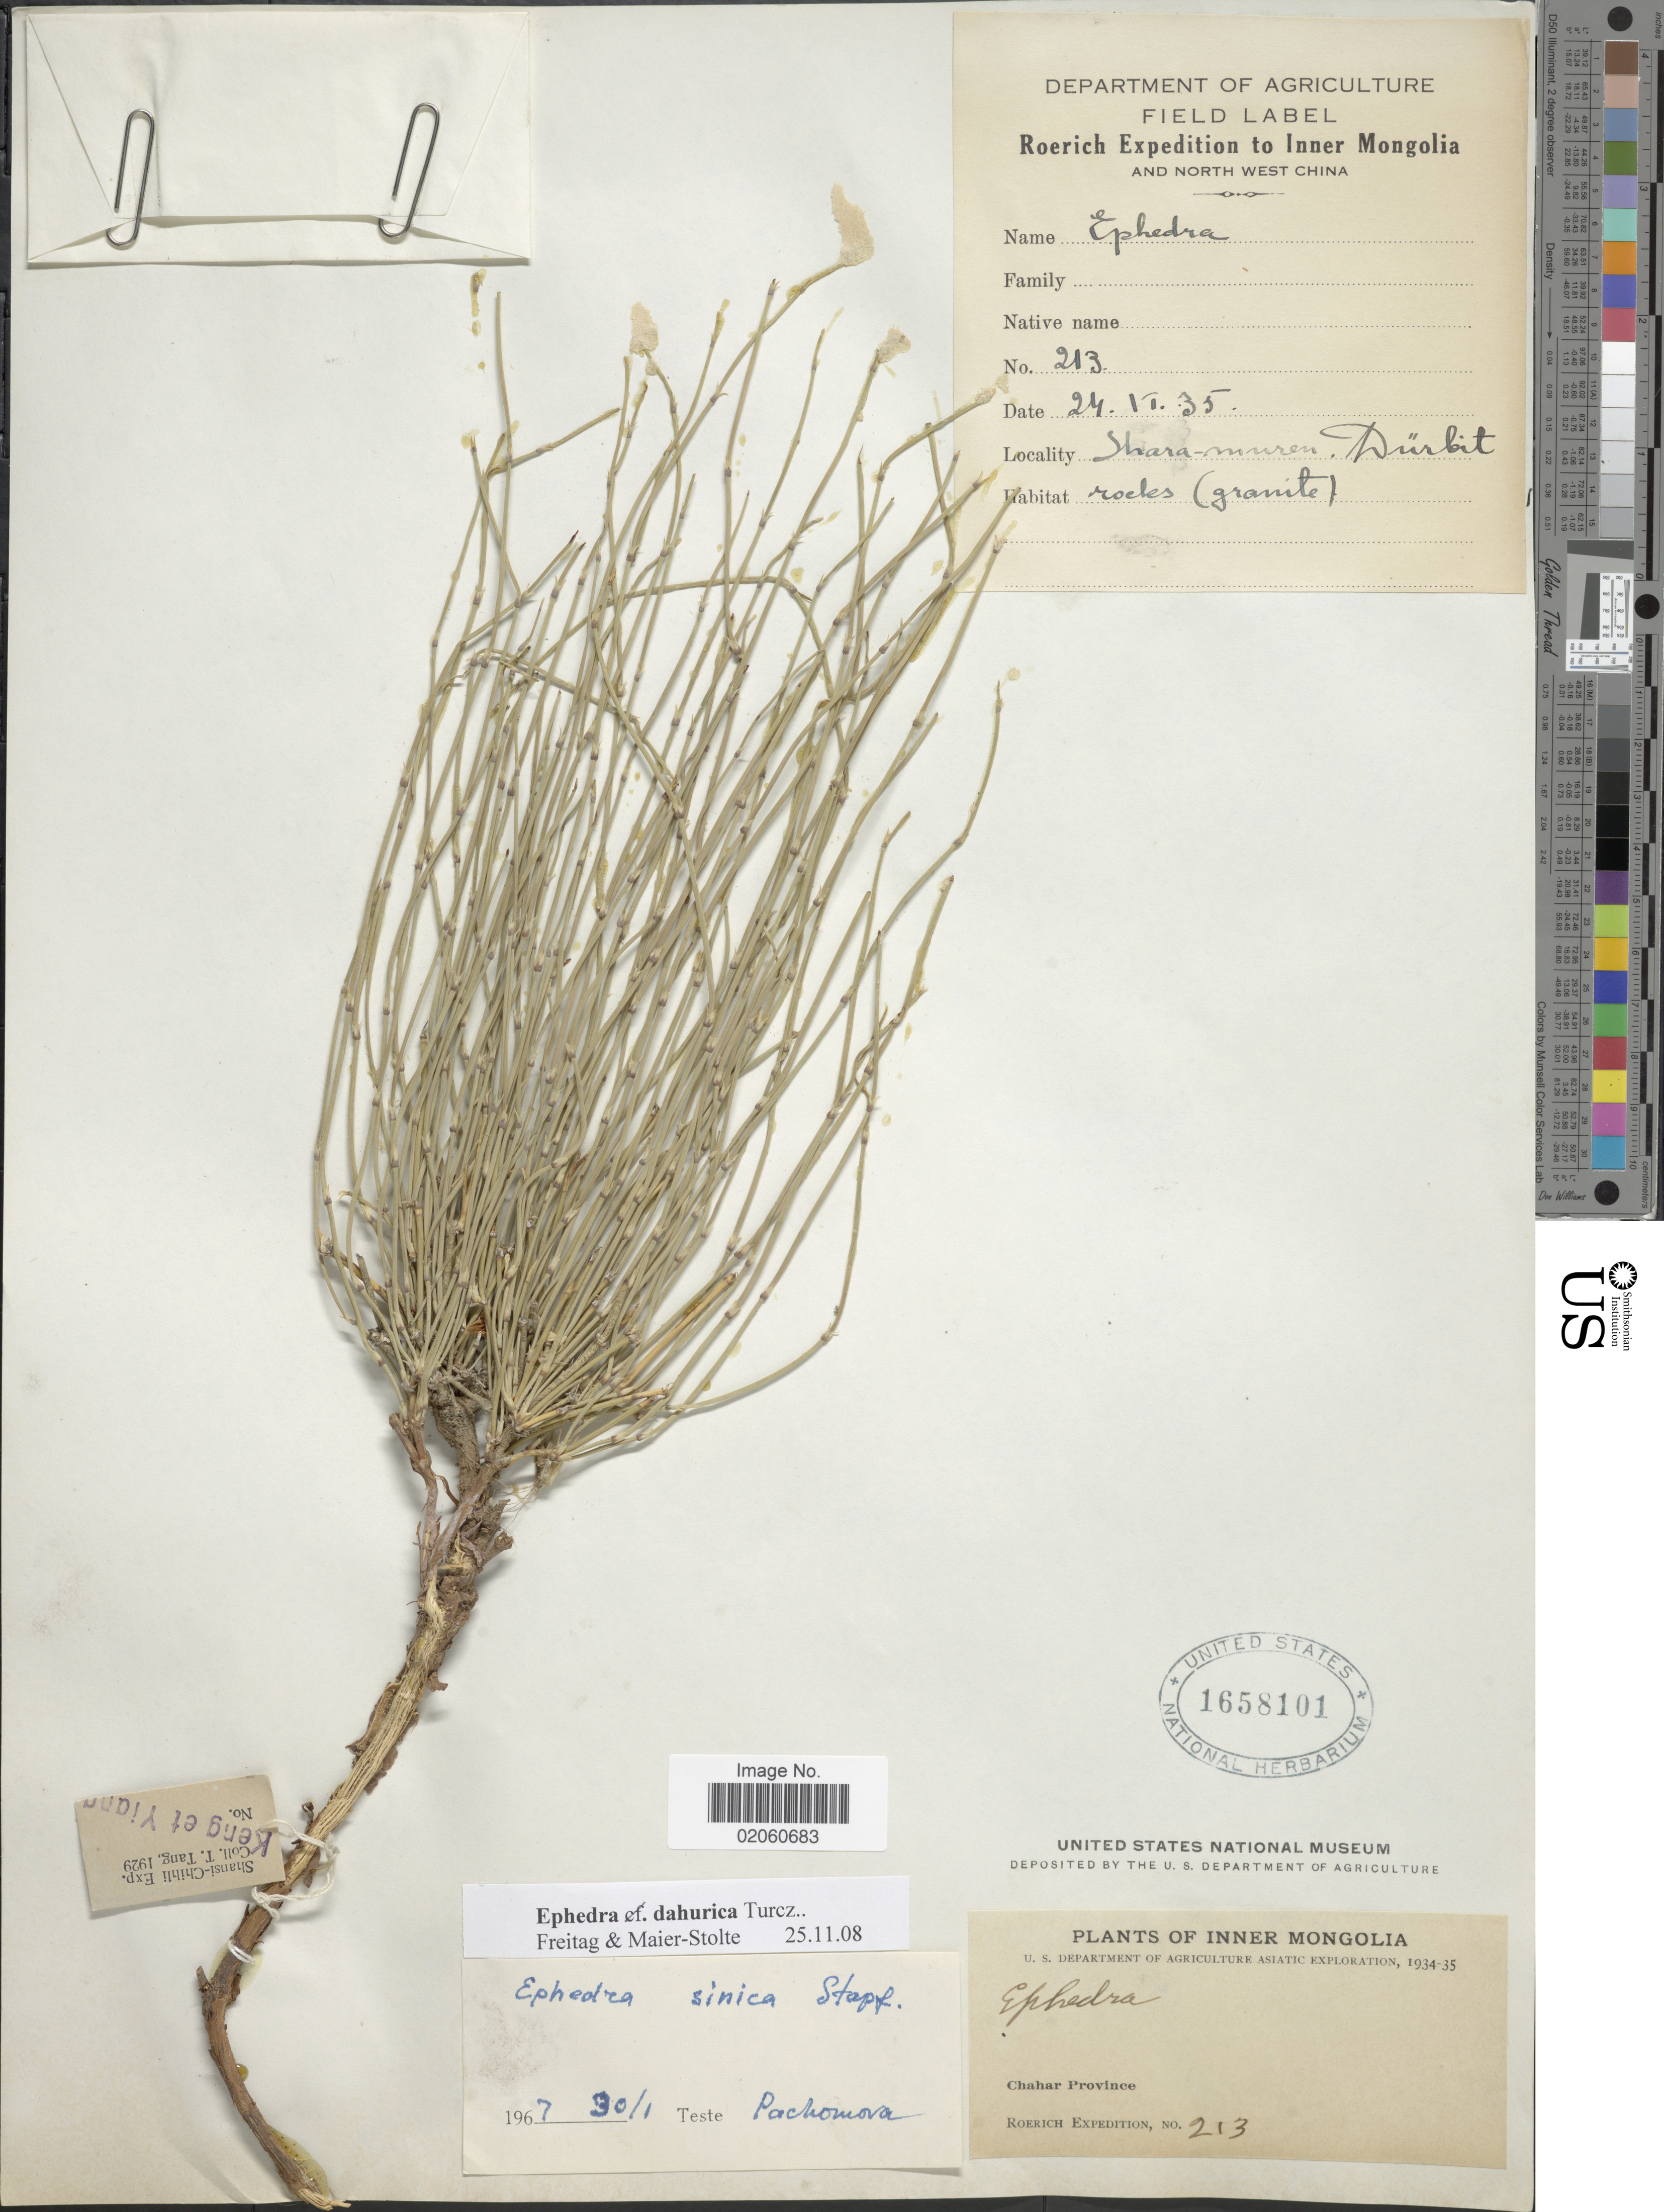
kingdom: Plantae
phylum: Tracheophyta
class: Gnetopsida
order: Ephedrales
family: Ephedraceae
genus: Ephedra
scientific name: Ephedra dahurica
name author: Turcz.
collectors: Roerich Expedition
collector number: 213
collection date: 1935-06-24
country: China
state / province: Nei Monggol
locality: Inner Mongolia and North West China, Chahar Province. Shara-muren Durbit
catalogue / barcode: US 1658101